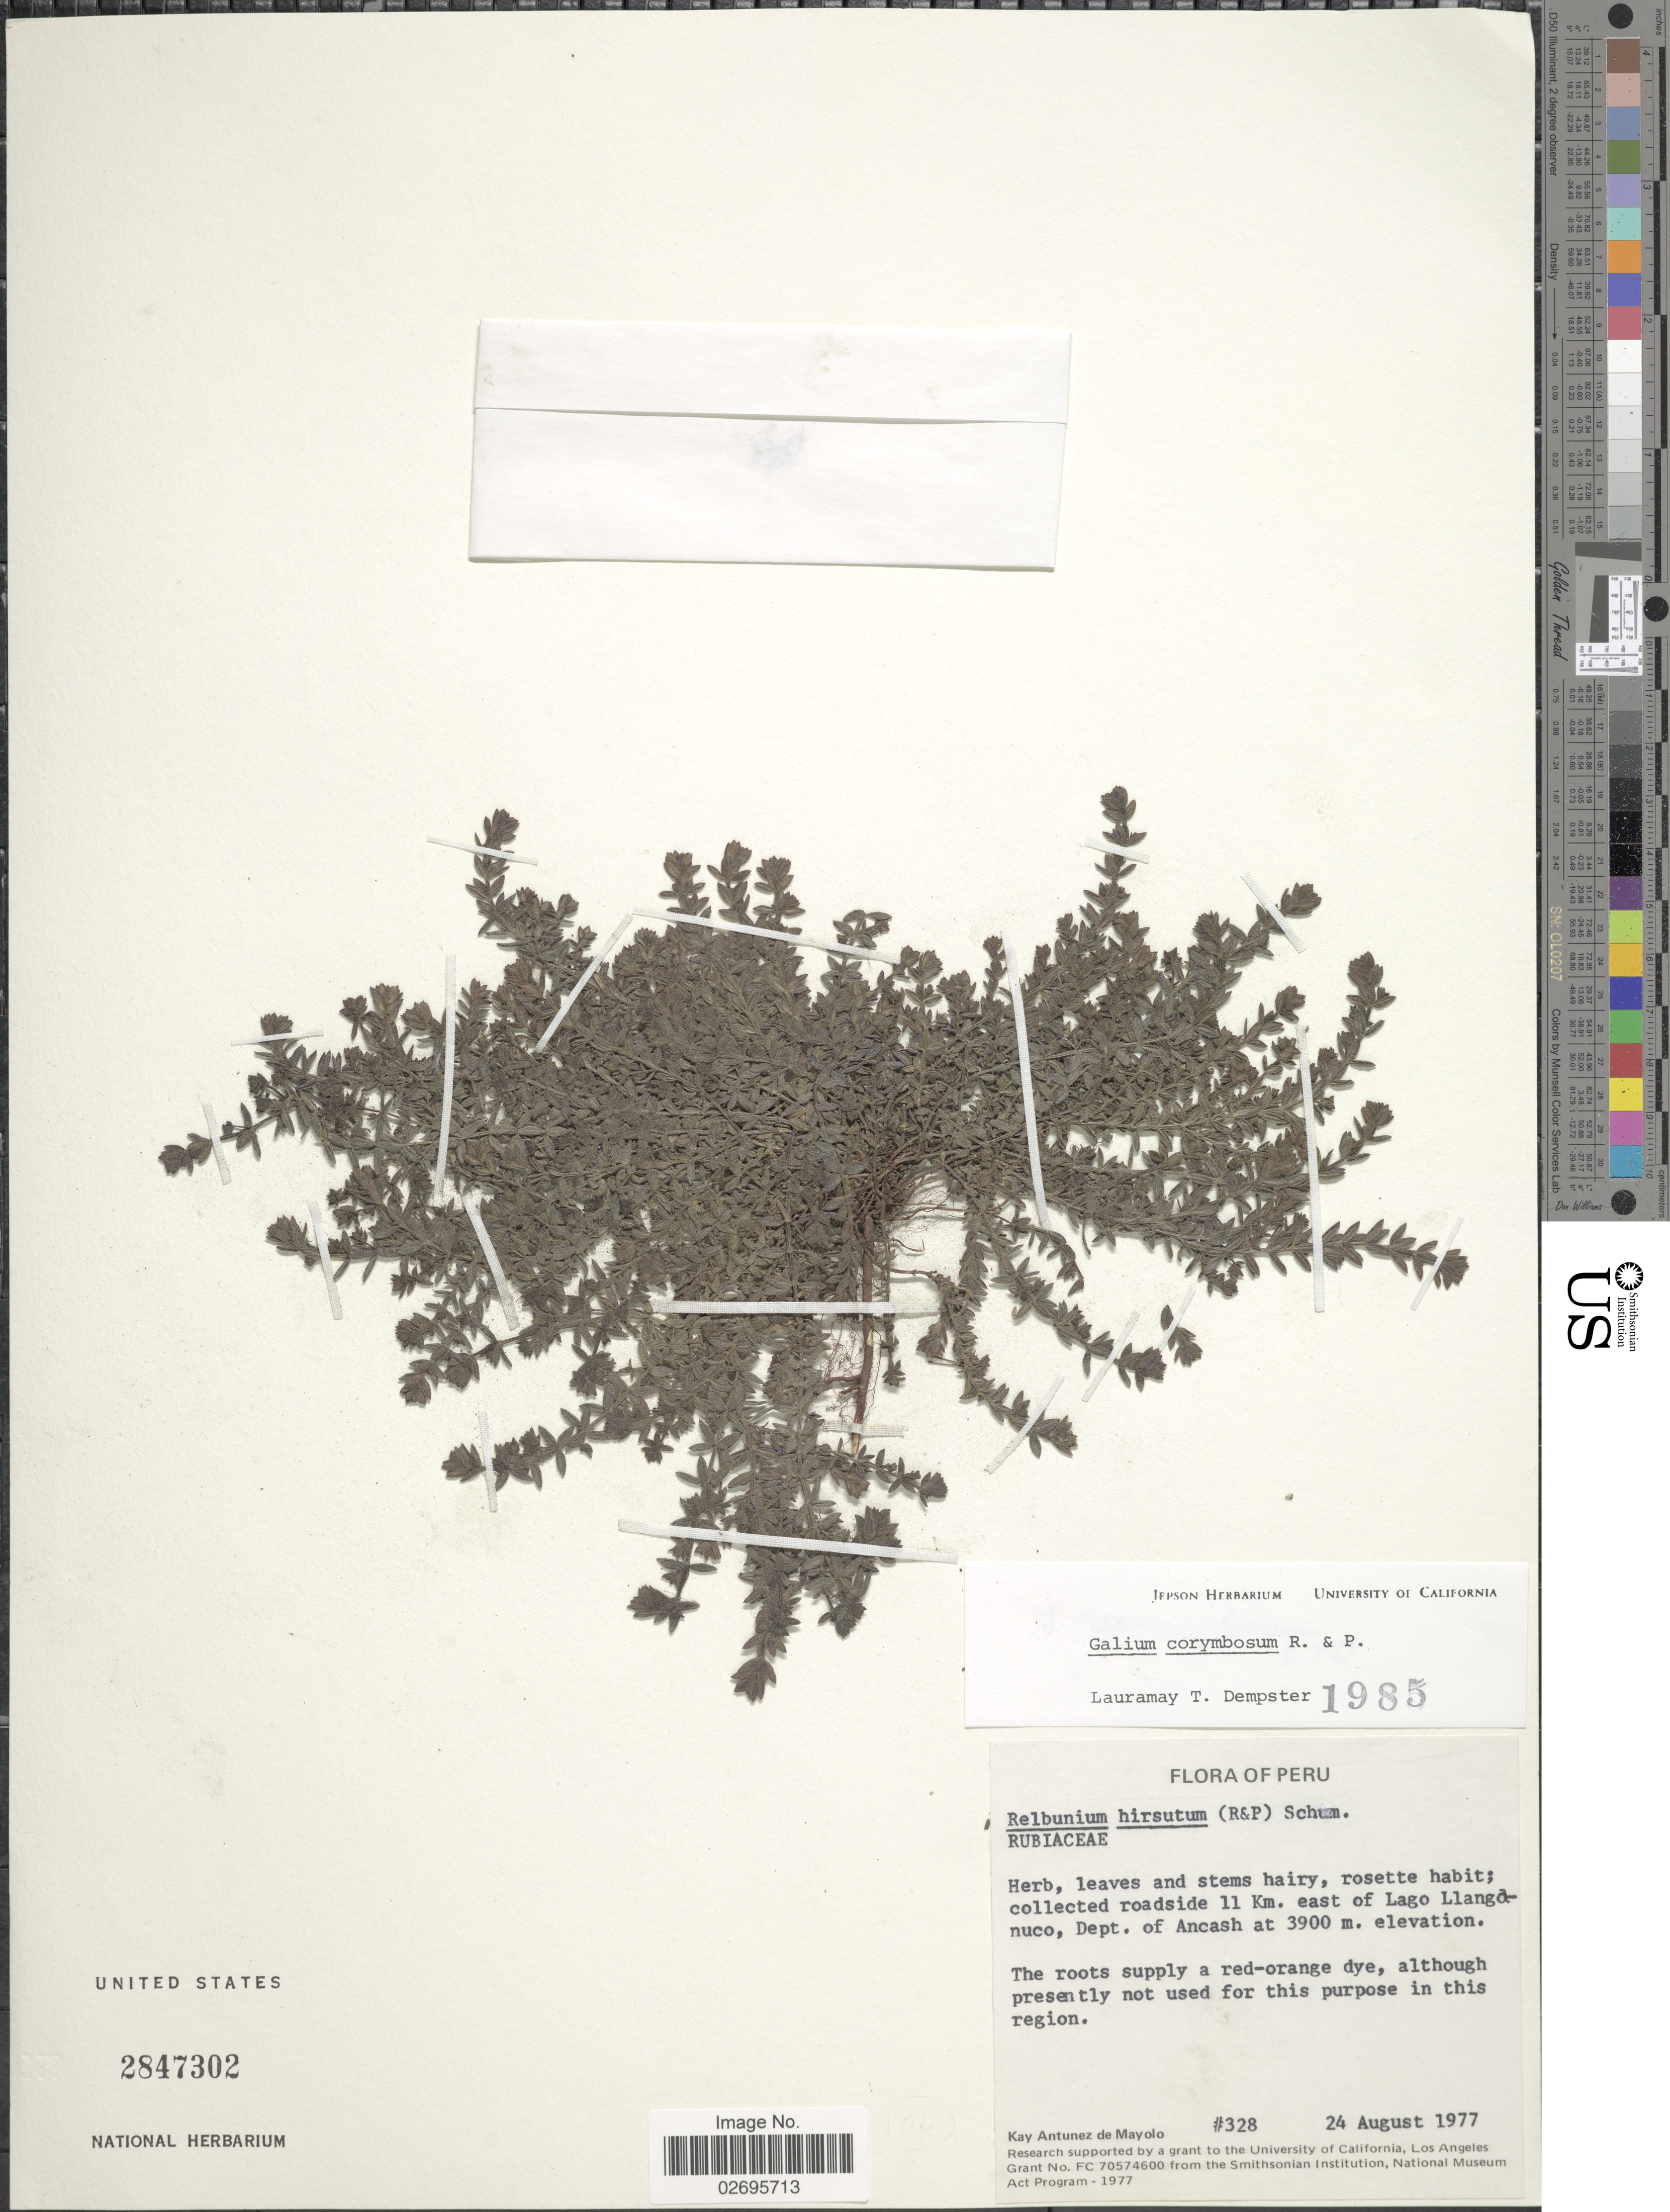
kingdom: Plantae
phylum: Tracheophyta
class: Magnoliopsida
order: Gentianales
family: Rubiaceae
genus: Galium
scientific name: Galium corymbosum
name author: Ruiz & Pav.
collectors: K. Antunez de Mayolo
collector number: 328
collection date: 1977-08-24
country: Peru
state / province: Ancash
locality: Roadside 11 Km. east of Lago LLangonuco, Dept. of Ancash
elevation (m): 3900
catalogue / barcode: US 2847302